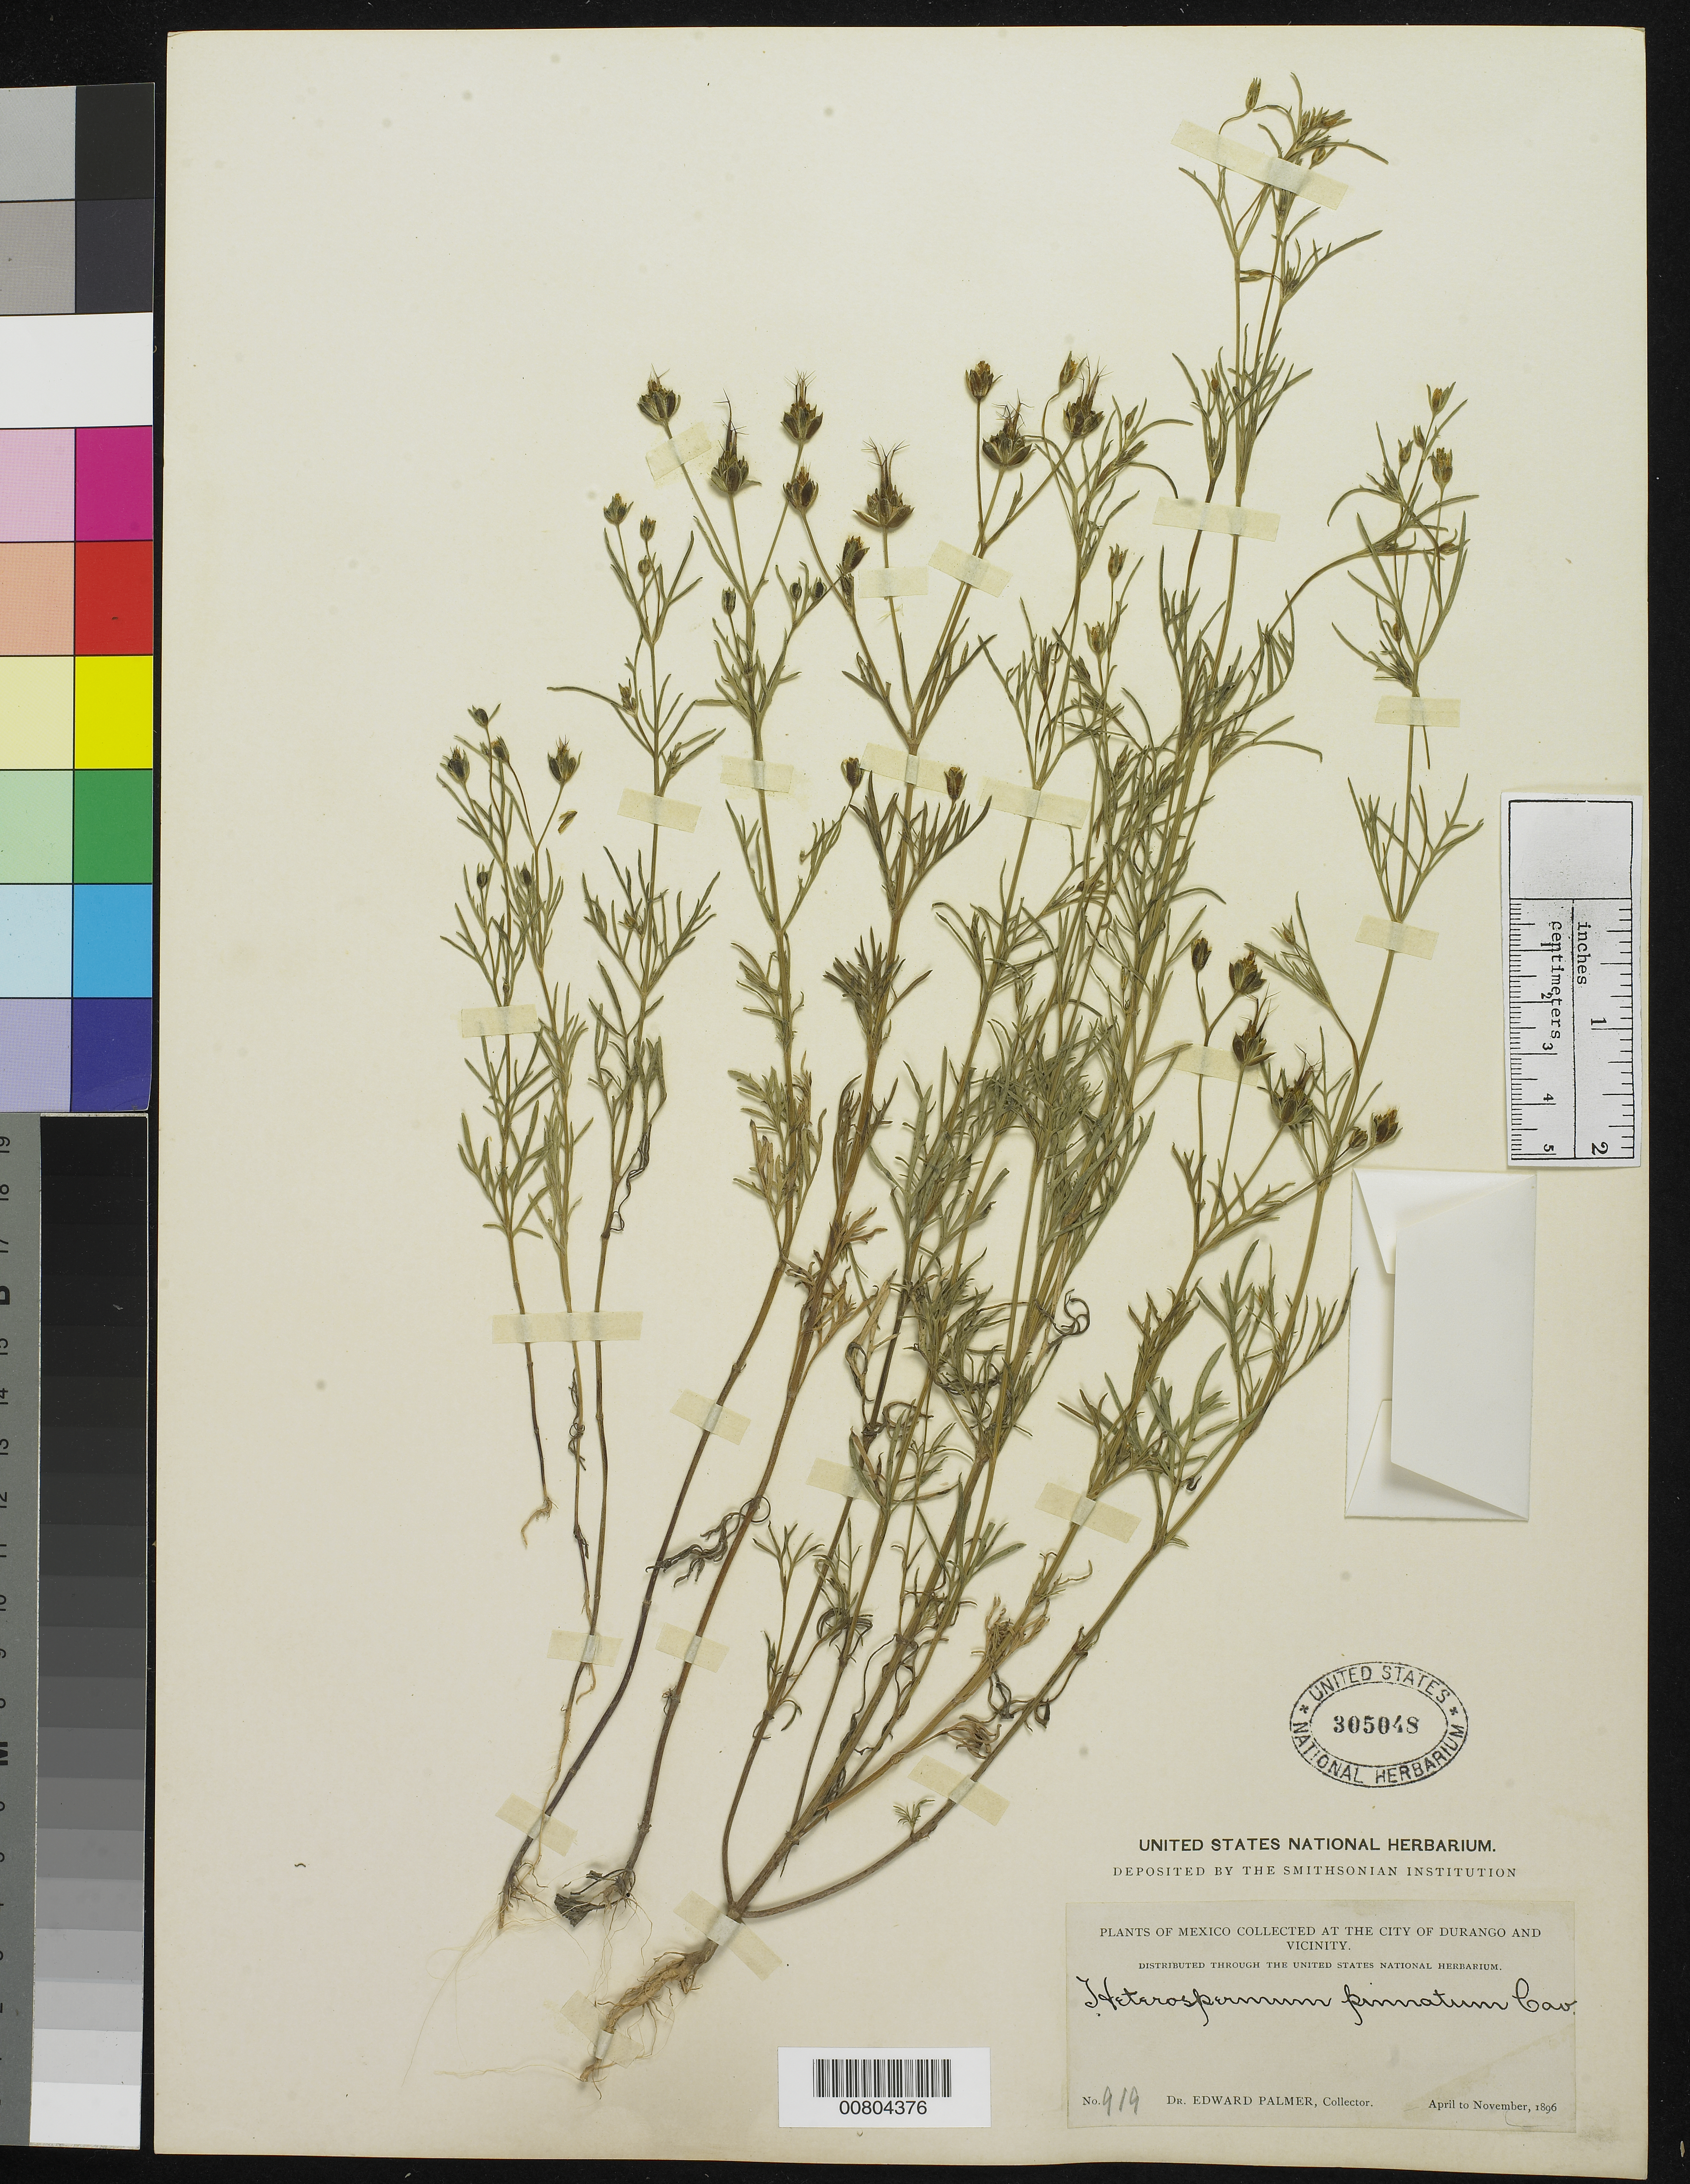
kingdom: Plantae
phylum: Tracheophyta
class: Magnoliopsida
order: Asterales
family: Asteraceae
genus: Heterosperma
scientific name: Heterosperma pinnatum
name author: Cav.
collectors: E. Palmer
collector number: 919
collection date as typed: Apr 1896 to -- Nov 1896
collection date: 1896-04/1896-11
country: Mexico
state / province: Durango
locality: City of Durango and vicinity.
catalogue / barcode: US 305048